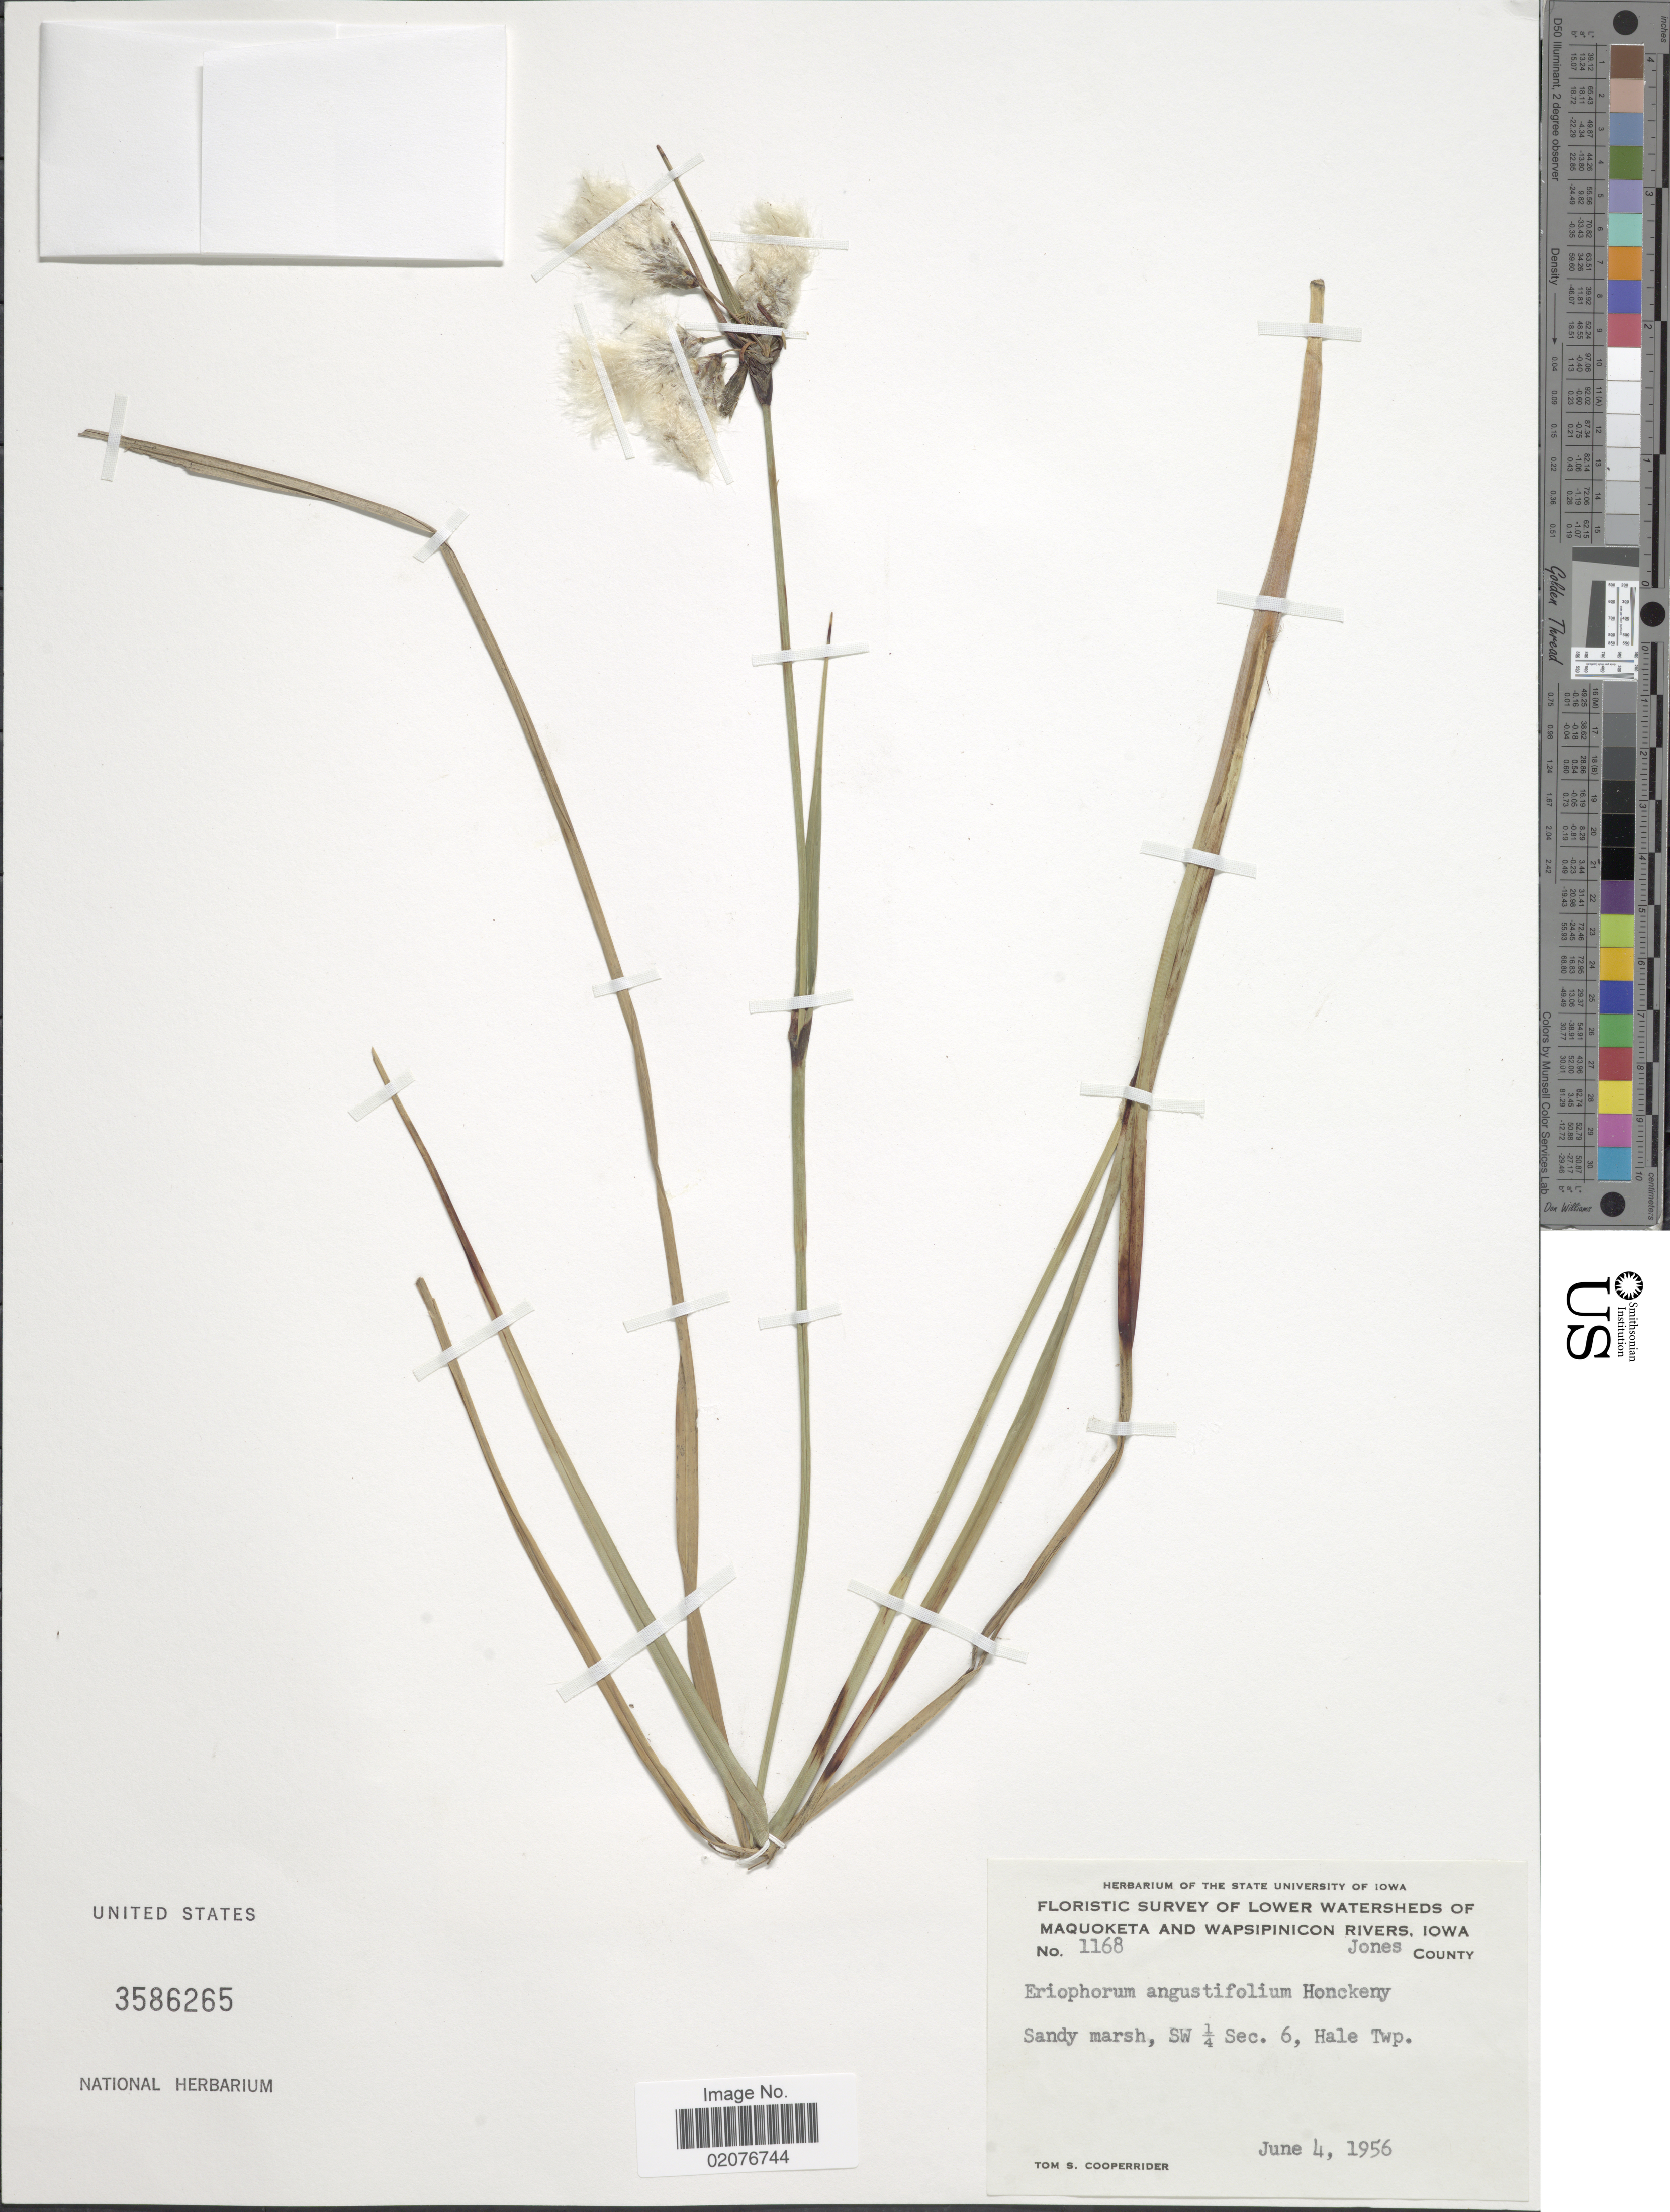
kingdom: Plantae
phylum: Tracheophyta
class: Liliopsida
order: Poales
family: Cyperaceae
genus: Eriophorum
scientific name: Eriophorum angustifolium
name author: Honck.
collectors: T. S. Cooperrider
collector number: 1168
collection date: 1956-06-04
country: United States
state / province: Iowa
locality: Floristic Survey of Lower Watersheds of Maquoketa and Wapsipinicon Rivers, Jones County County, Sandy marsh, SW ¼ Sec. 6, Hale Twp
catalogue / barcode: US 3586265